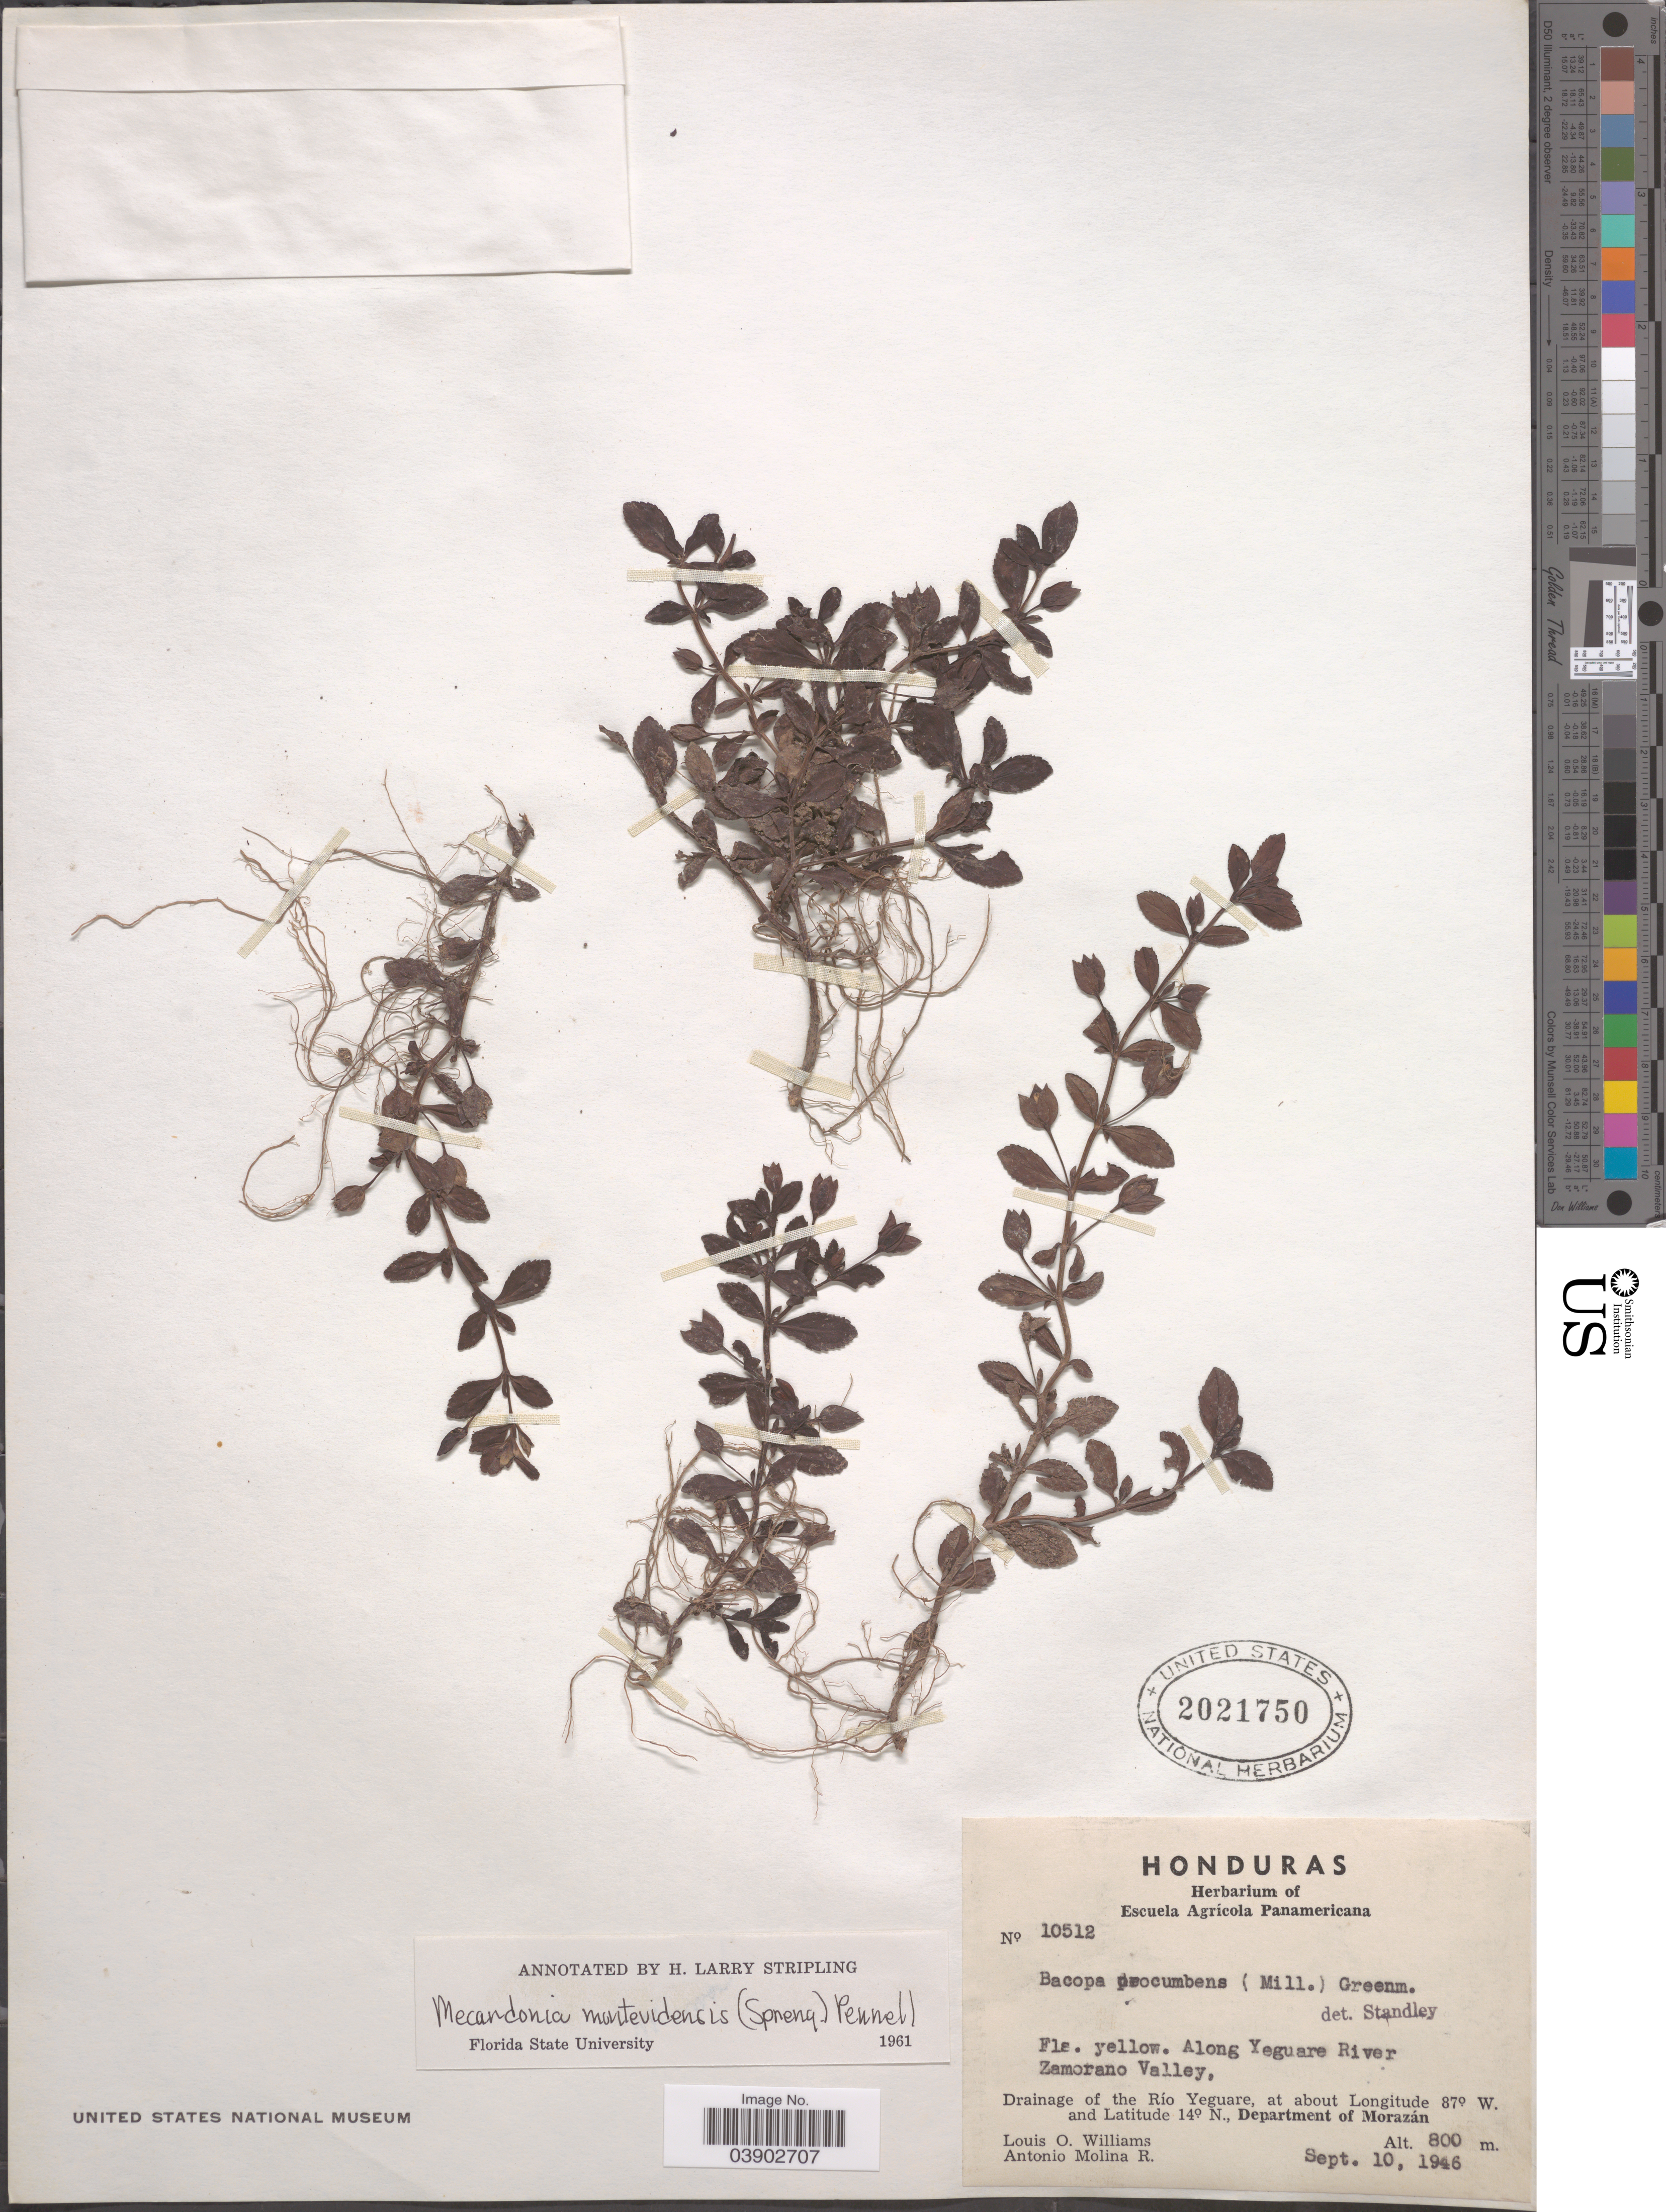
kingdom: Plantae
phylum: Tracheophyta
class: Magnoliopsida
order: Lamiales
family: Plantaginaceae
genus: Mecardonia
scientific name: Mecardonia procumbens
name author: (Mill.) Small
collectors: L. O. Williams & A. Molina R.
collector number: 10512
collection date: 1946-09-10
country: Honduras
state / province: Fco. Morazán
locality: Along Yeguare River. Zamorano Valley. Drainage of the Río Yeguare, Department of Morazán.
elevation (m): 800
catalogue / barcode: US 2021750